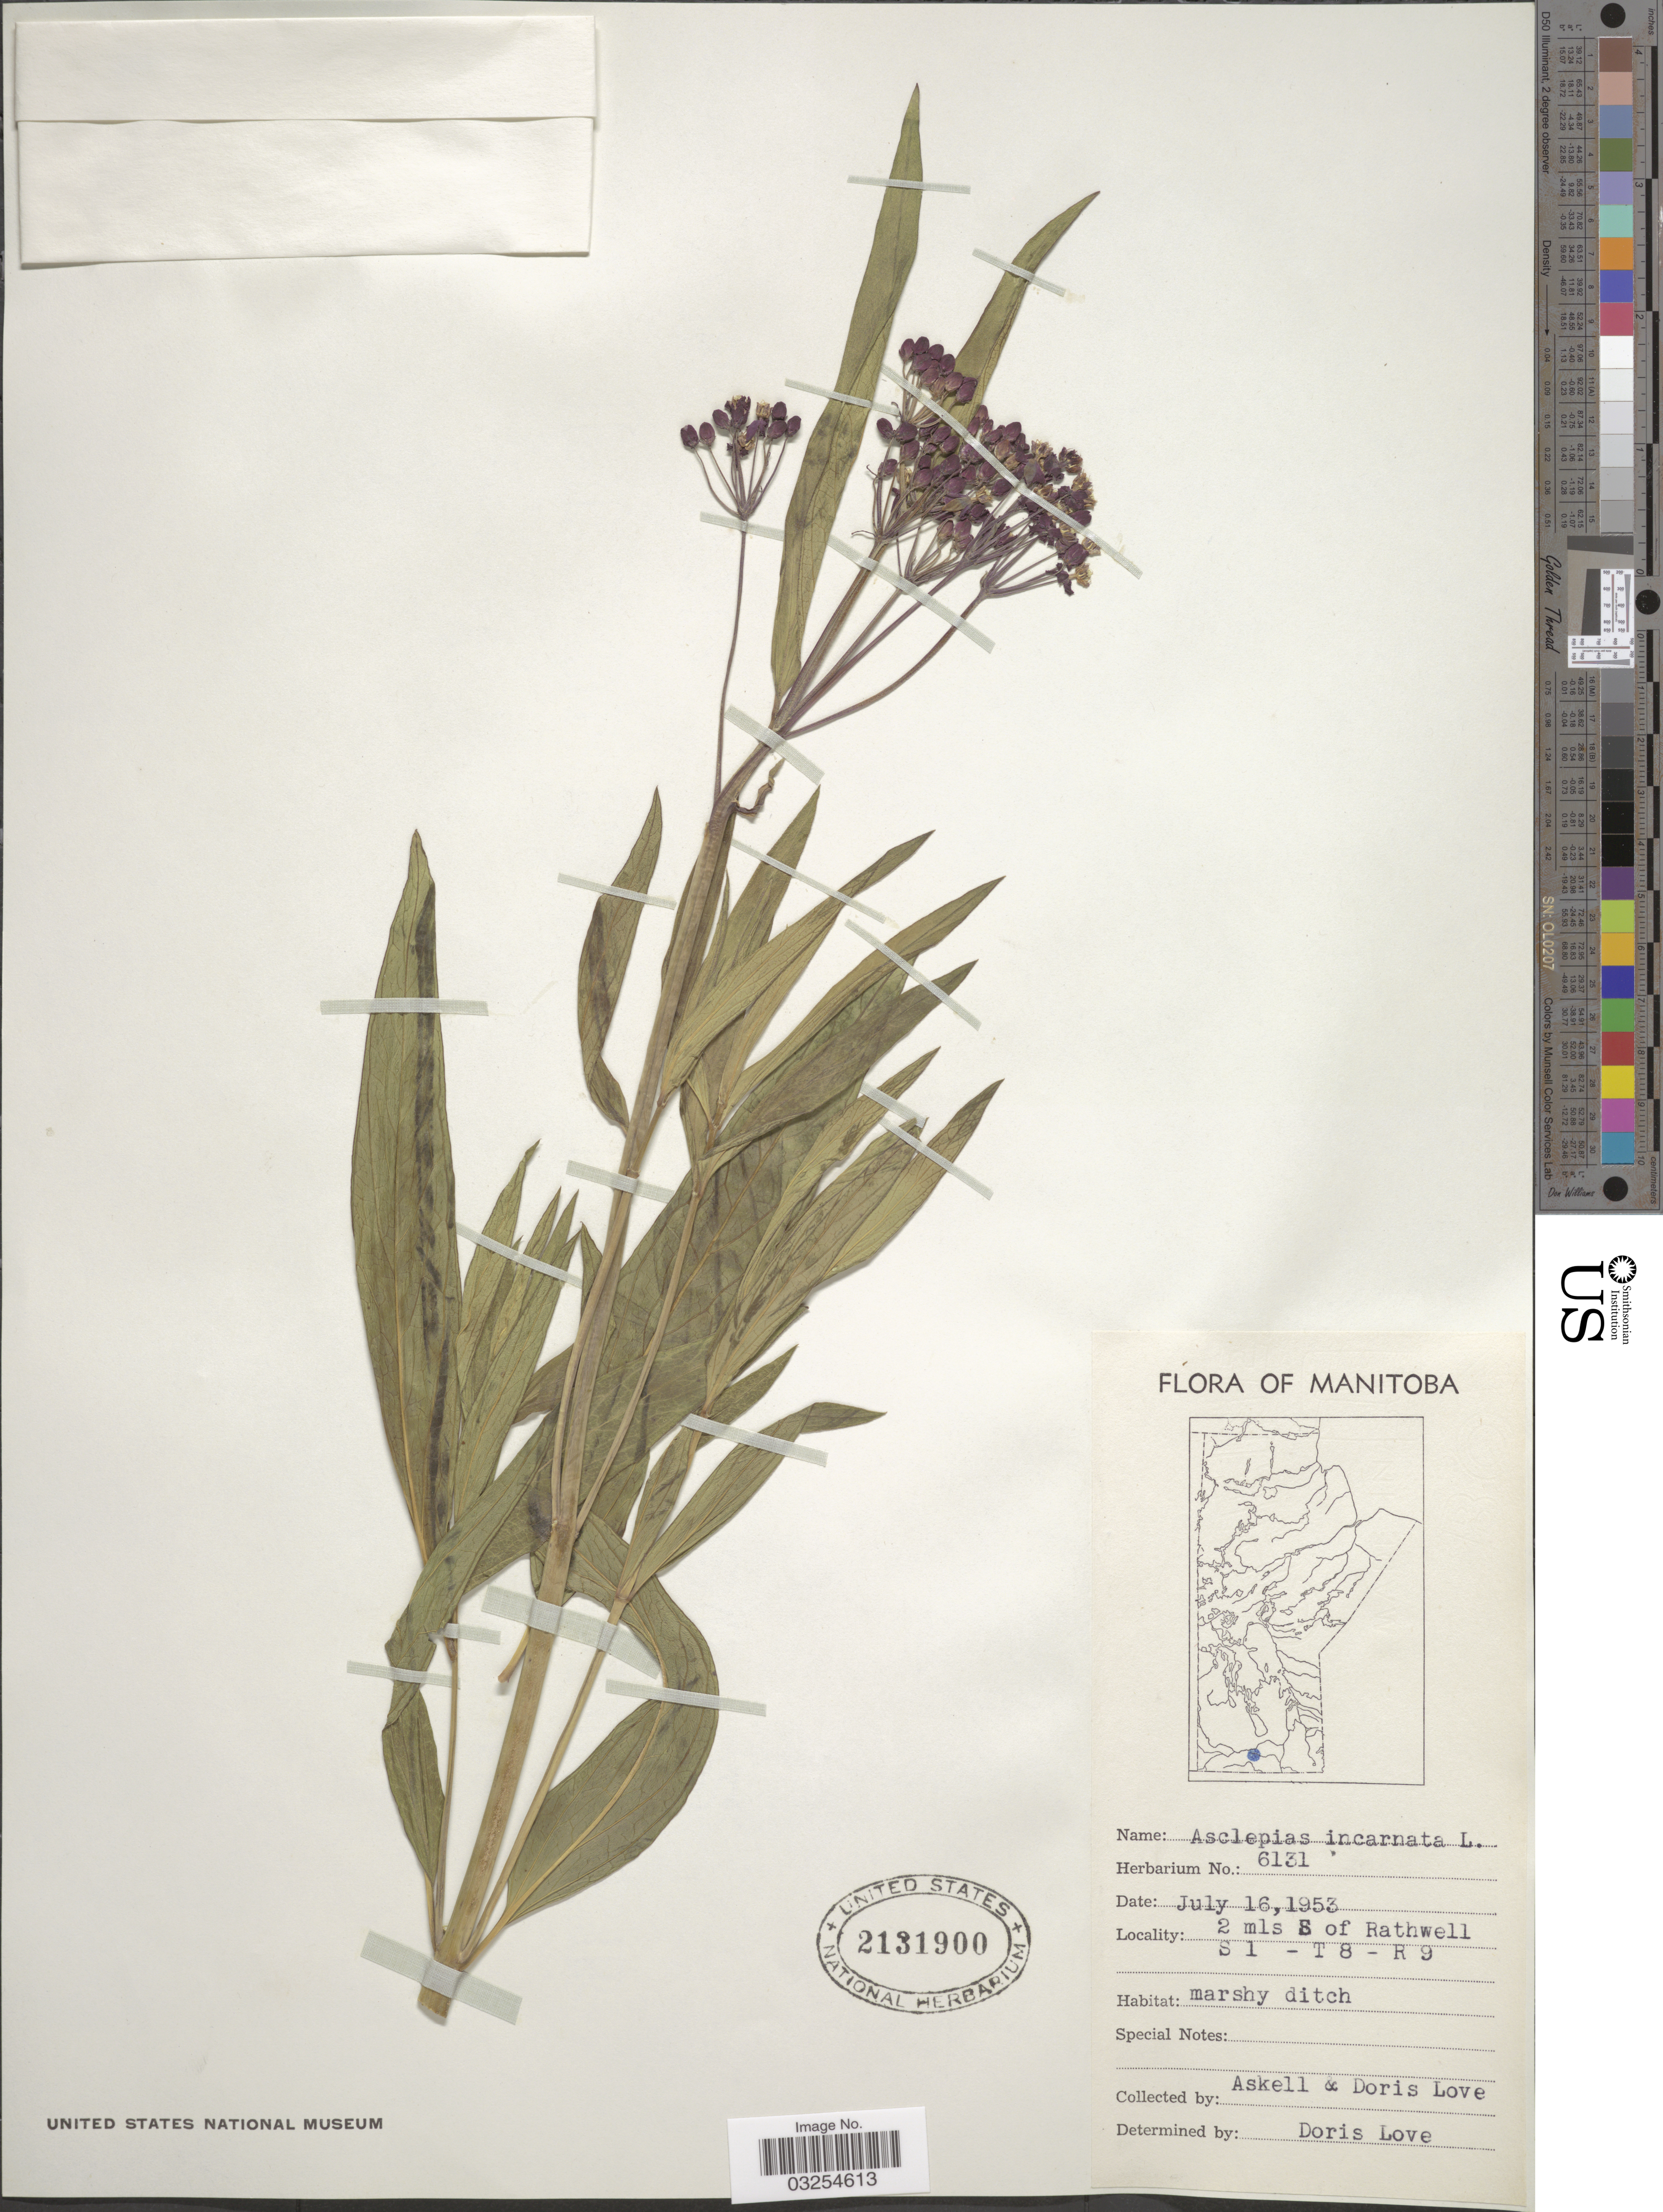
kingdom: Plantae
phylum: Tracheophyta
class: Magnoliopsida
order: Gentianales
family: Apocynaceae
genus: Asclepias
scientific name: Asclepias incarnata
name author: L.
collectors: Á. Löve & D. Löve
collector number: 6131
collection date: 1953-07-16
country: Canada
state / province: Manitoba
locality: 2 mls S of Rathwell. S 1 - T 8 - R 9.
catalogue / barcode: US 2131900